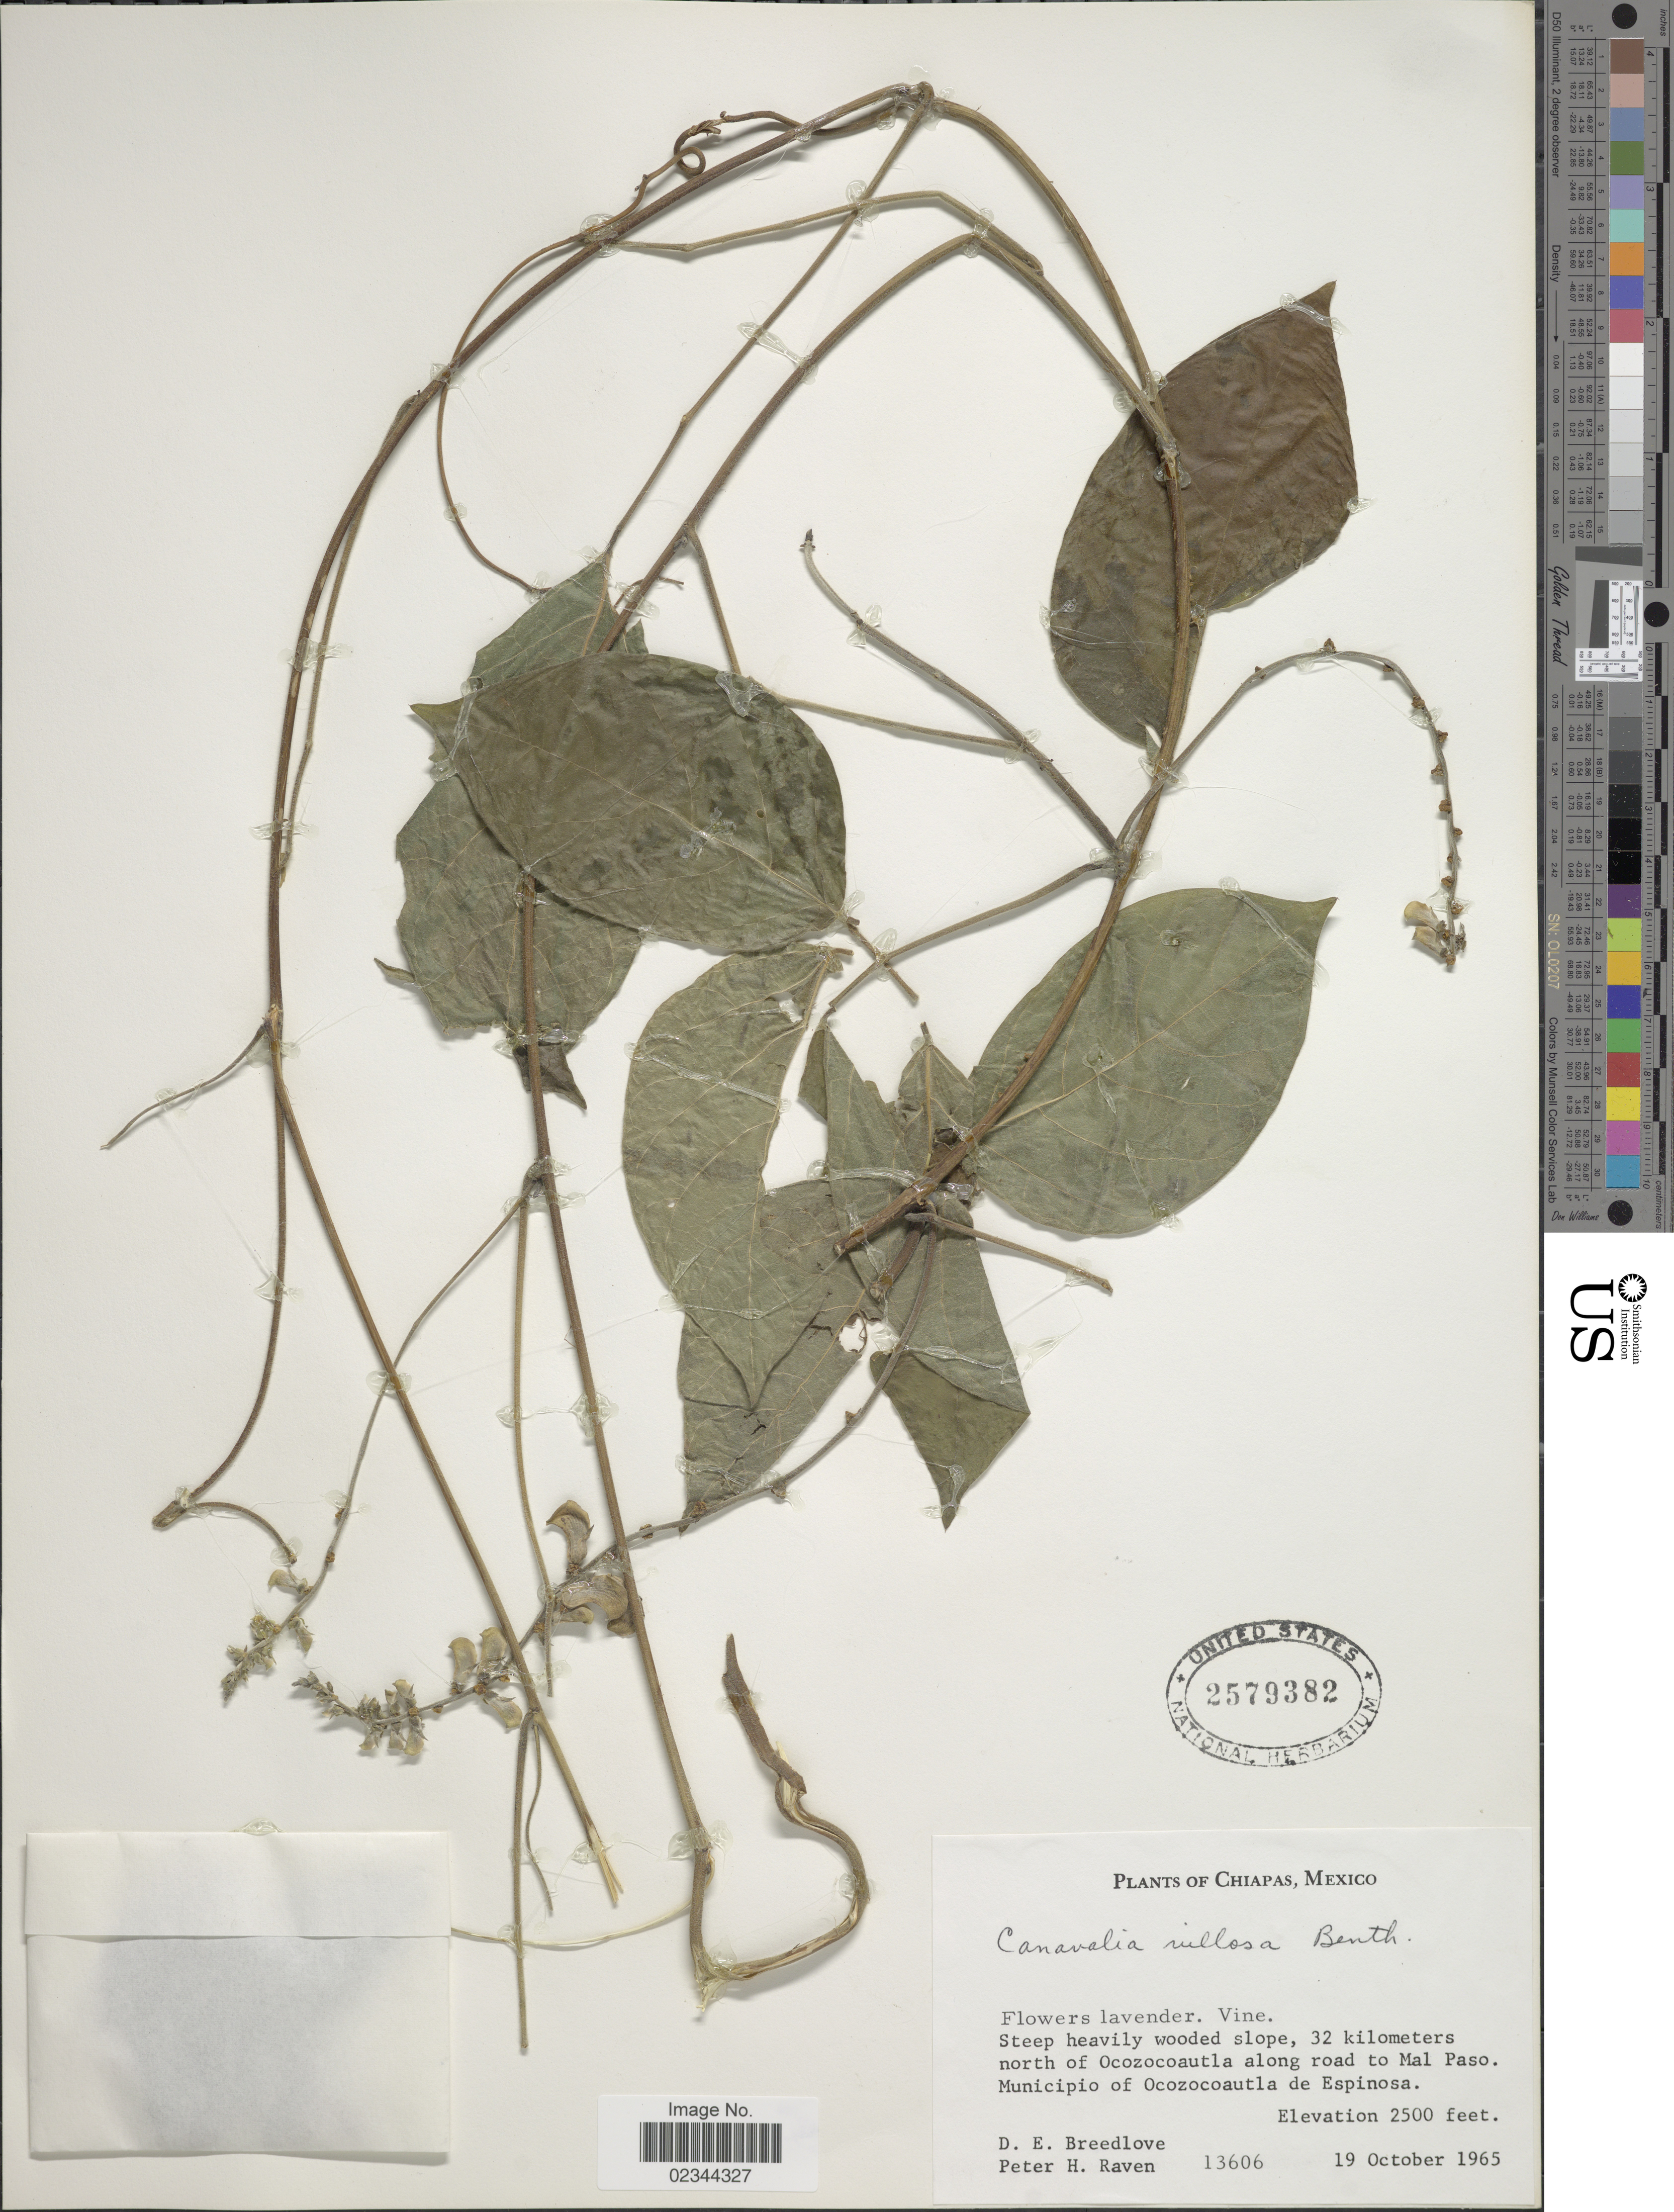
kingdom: Plantae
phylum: Tracheophyta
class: Magnoliopsida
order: Fabales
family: Fabaceae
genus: Canavalia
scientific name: Canavalia villosa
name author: Benth.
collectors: D. E. Breedlove & P. Raven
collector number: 13606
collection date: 1965-10-19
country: Mexico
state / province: Chiapas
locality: Steep heavily wooded slope 22 kilometers north of Ocozocoautla along road to Mal Paso, Municipio of Ocozocoautla de Espinosa.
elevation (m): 762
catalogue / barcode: US 2579382